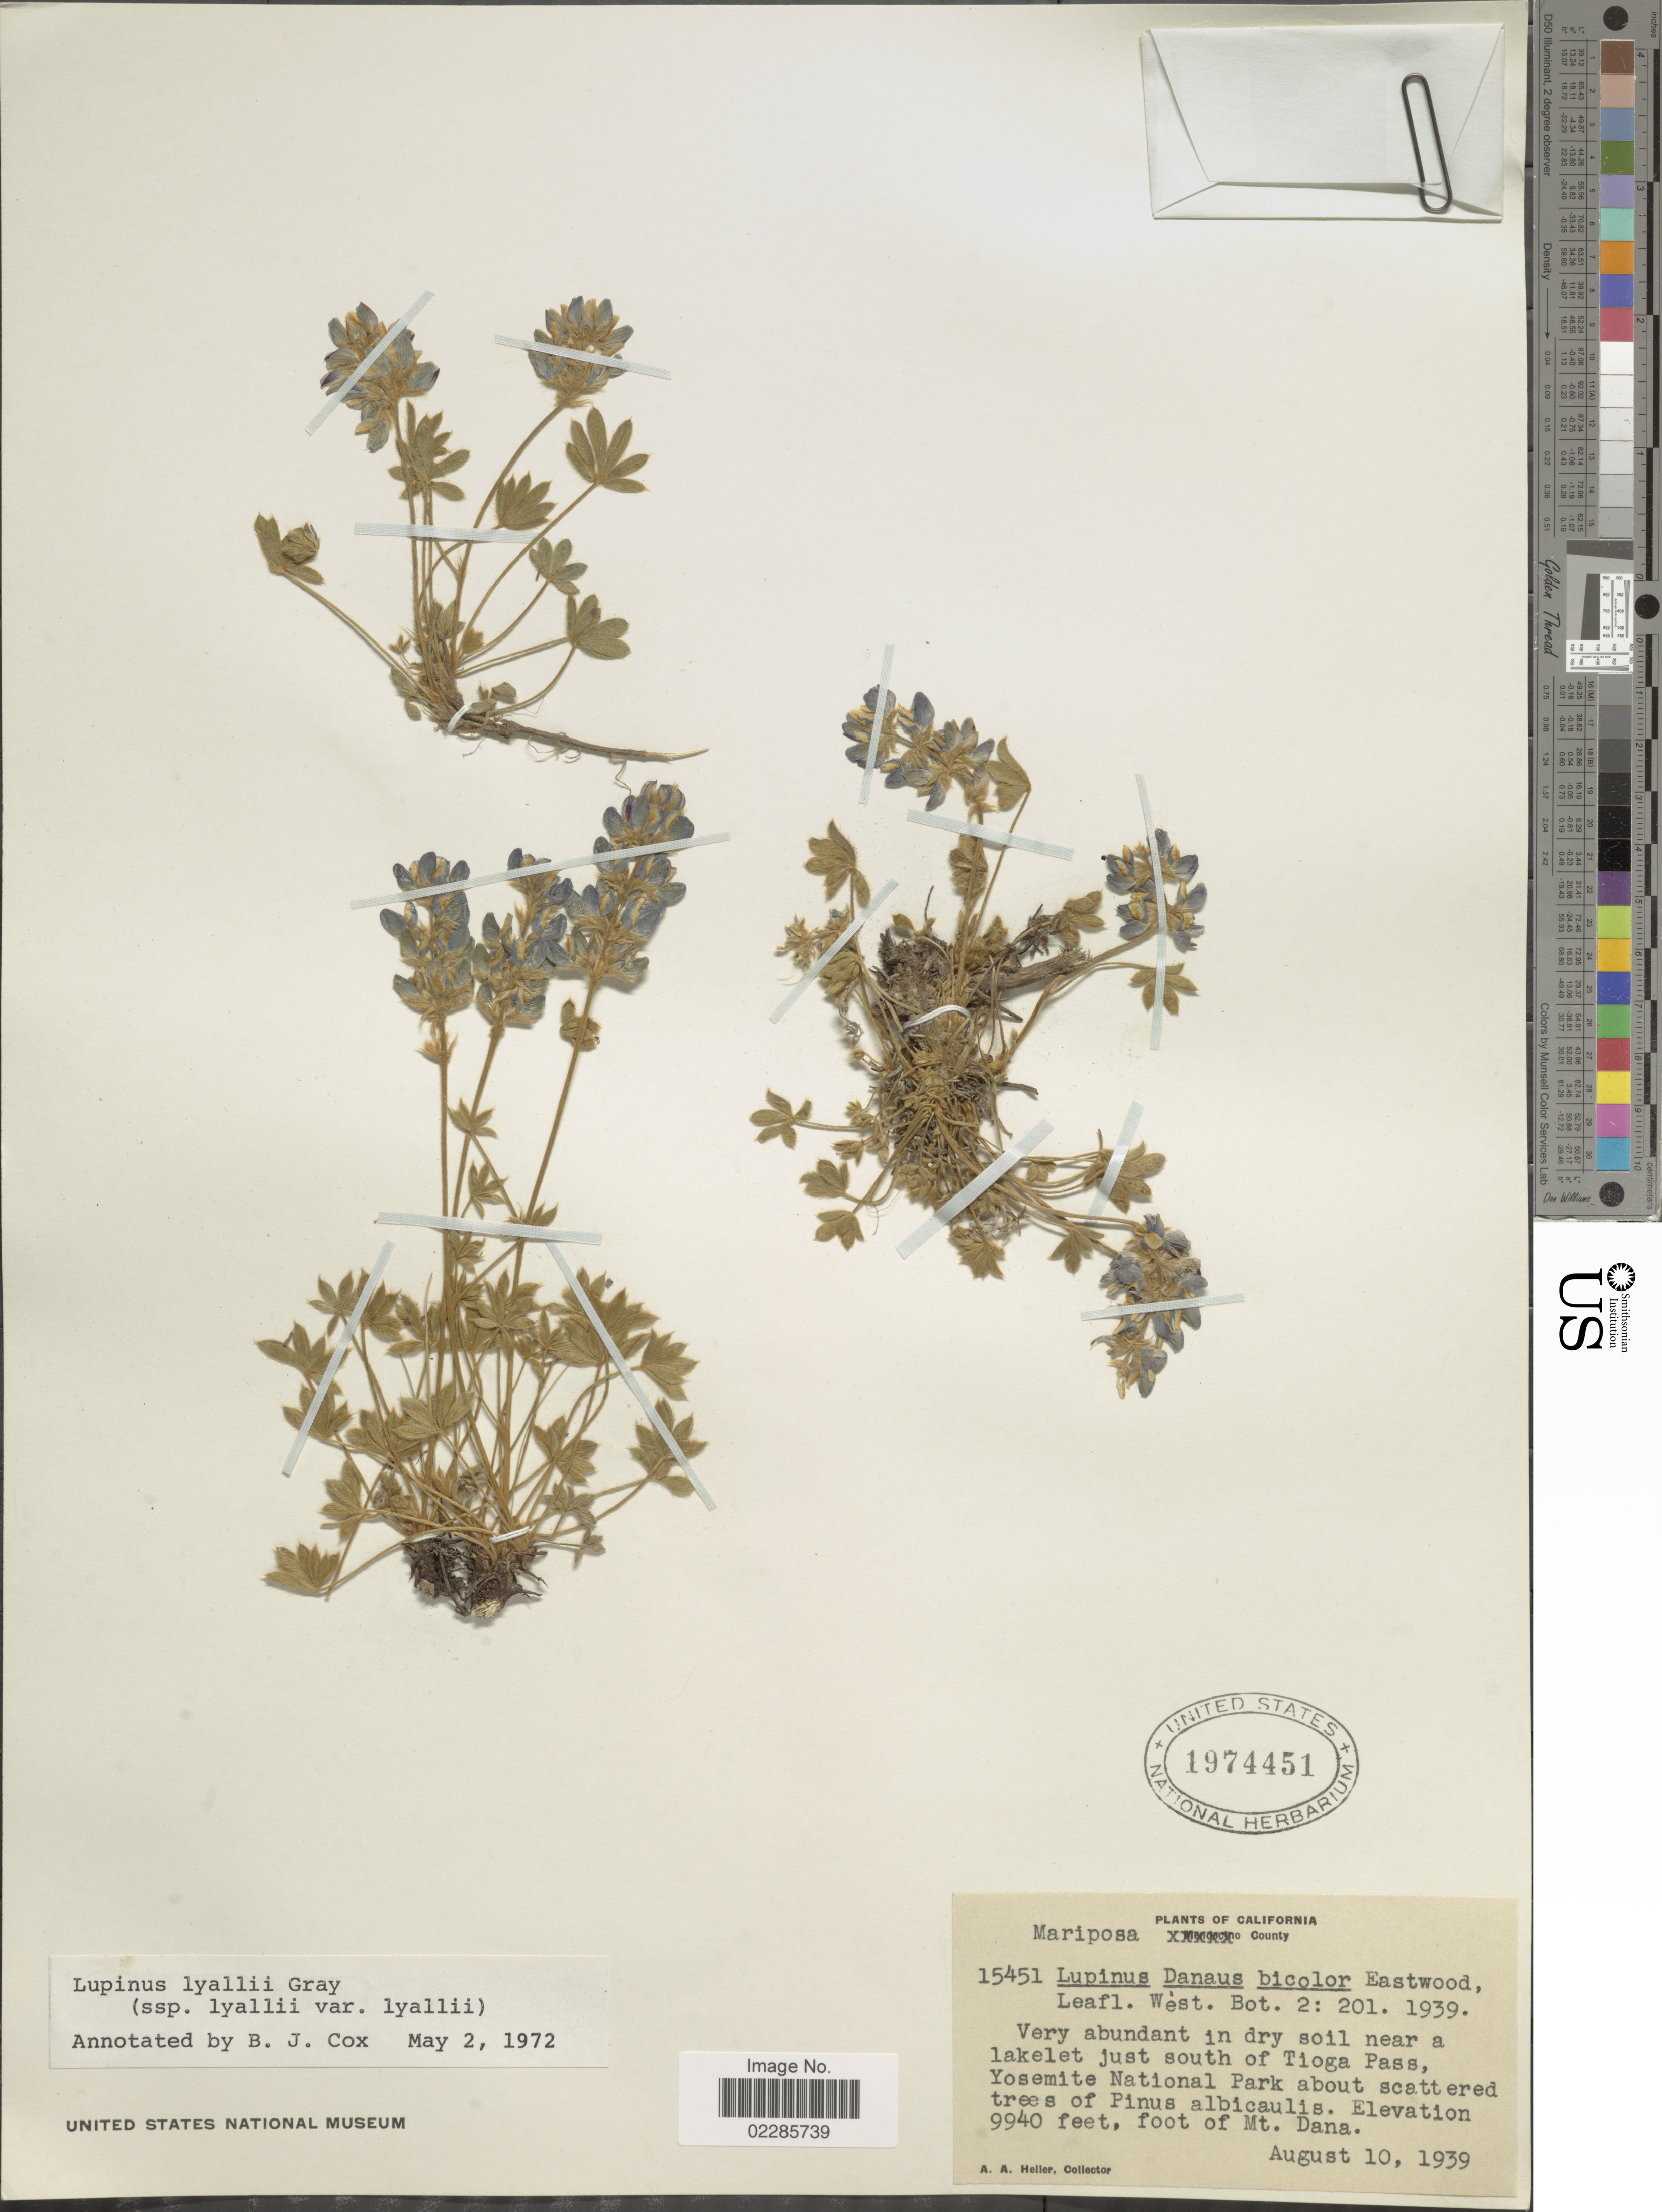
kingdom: Plantae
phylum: Tracheophyta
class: Magnoliopsida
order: Fabales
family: Fabaceae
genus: Lupinus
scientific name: Lupinus lyallii subsp. lyallii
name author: A. Gray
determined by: Cox, B. J.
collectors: A. A. Heller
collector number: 15451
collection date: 1939-08-10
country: United States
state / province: California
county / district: Mariposa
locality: Mariposa County, Very abundant in dry soil near a lakelet just south of Tioga Pass, Yosemite National Park about scattered trees of Pinus albicaulis, foot of Mt. Dana.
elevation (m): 3030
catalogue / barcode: US 1974451